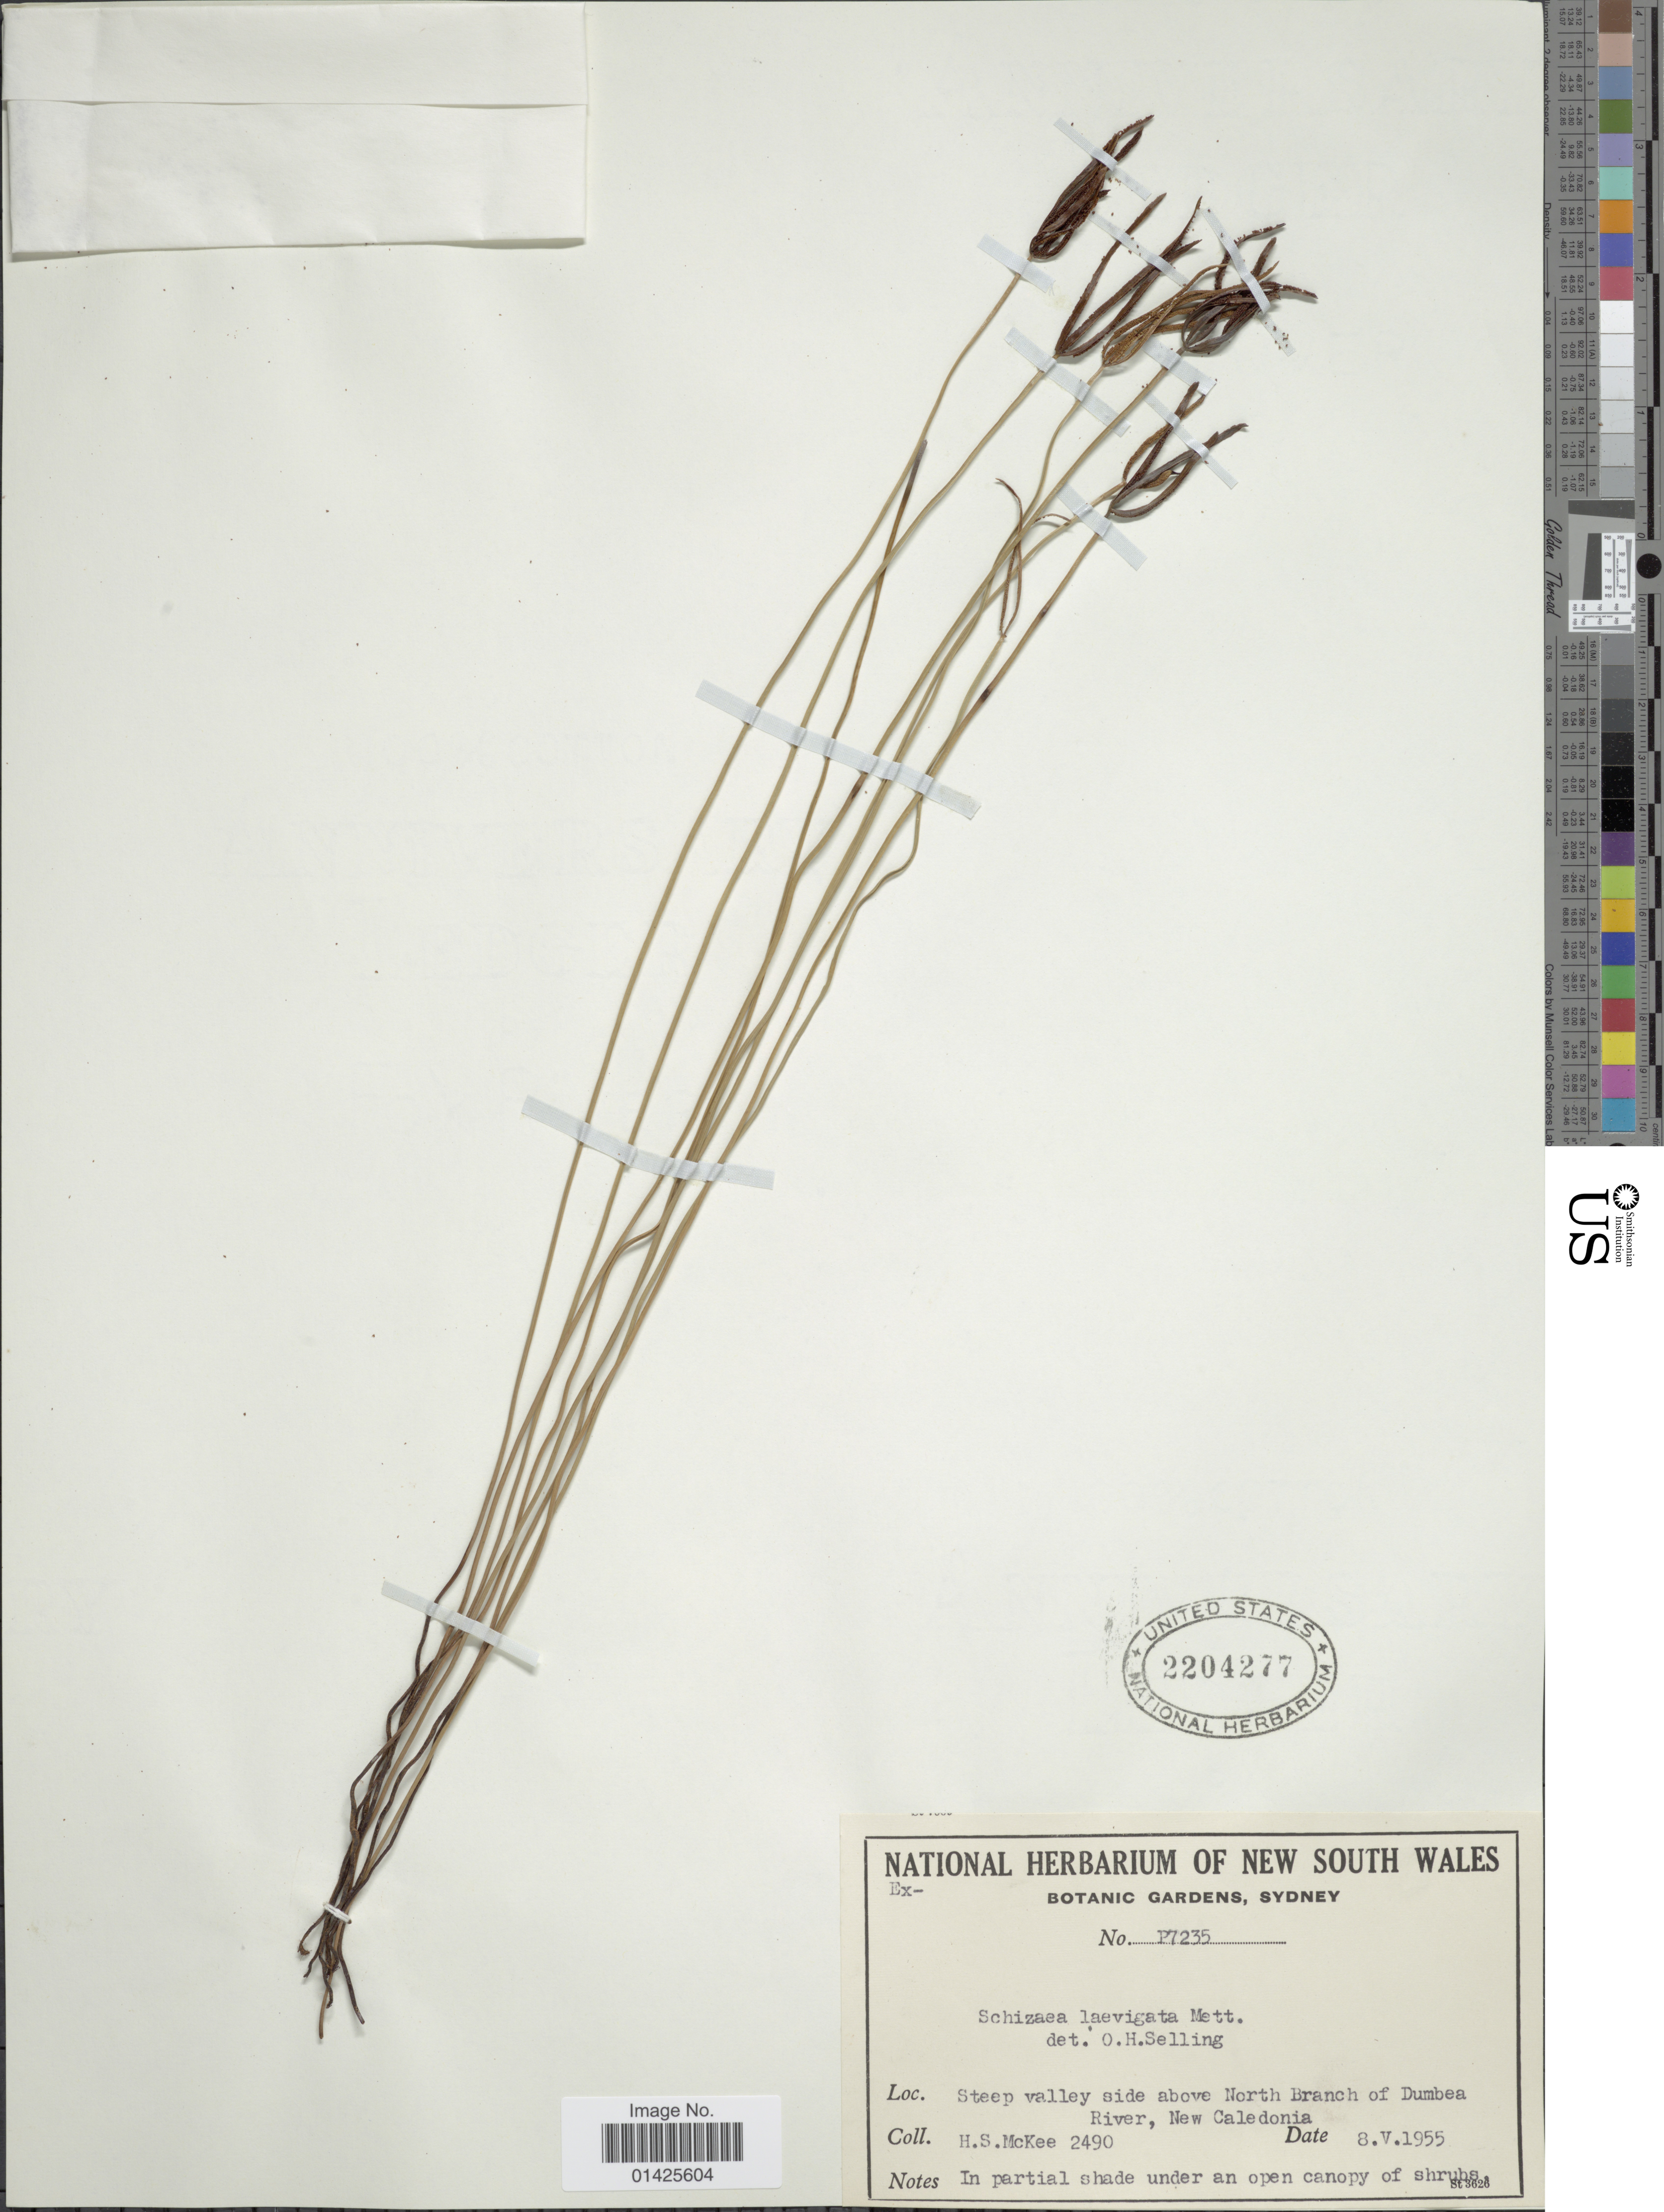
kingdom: Plantae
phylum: Tracheophyta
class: Polypodiopsida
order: Schizaeales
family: Schizaeaceae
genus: Actinostachys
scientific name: Actinostachys laevigata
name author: (Mett.) C.F. Reed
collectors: H. S. McKee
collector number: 2490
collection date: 1955-05-08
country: New Caledonia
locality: Steel valley side above North Branch of Dumbea River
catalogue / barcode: US 2204277